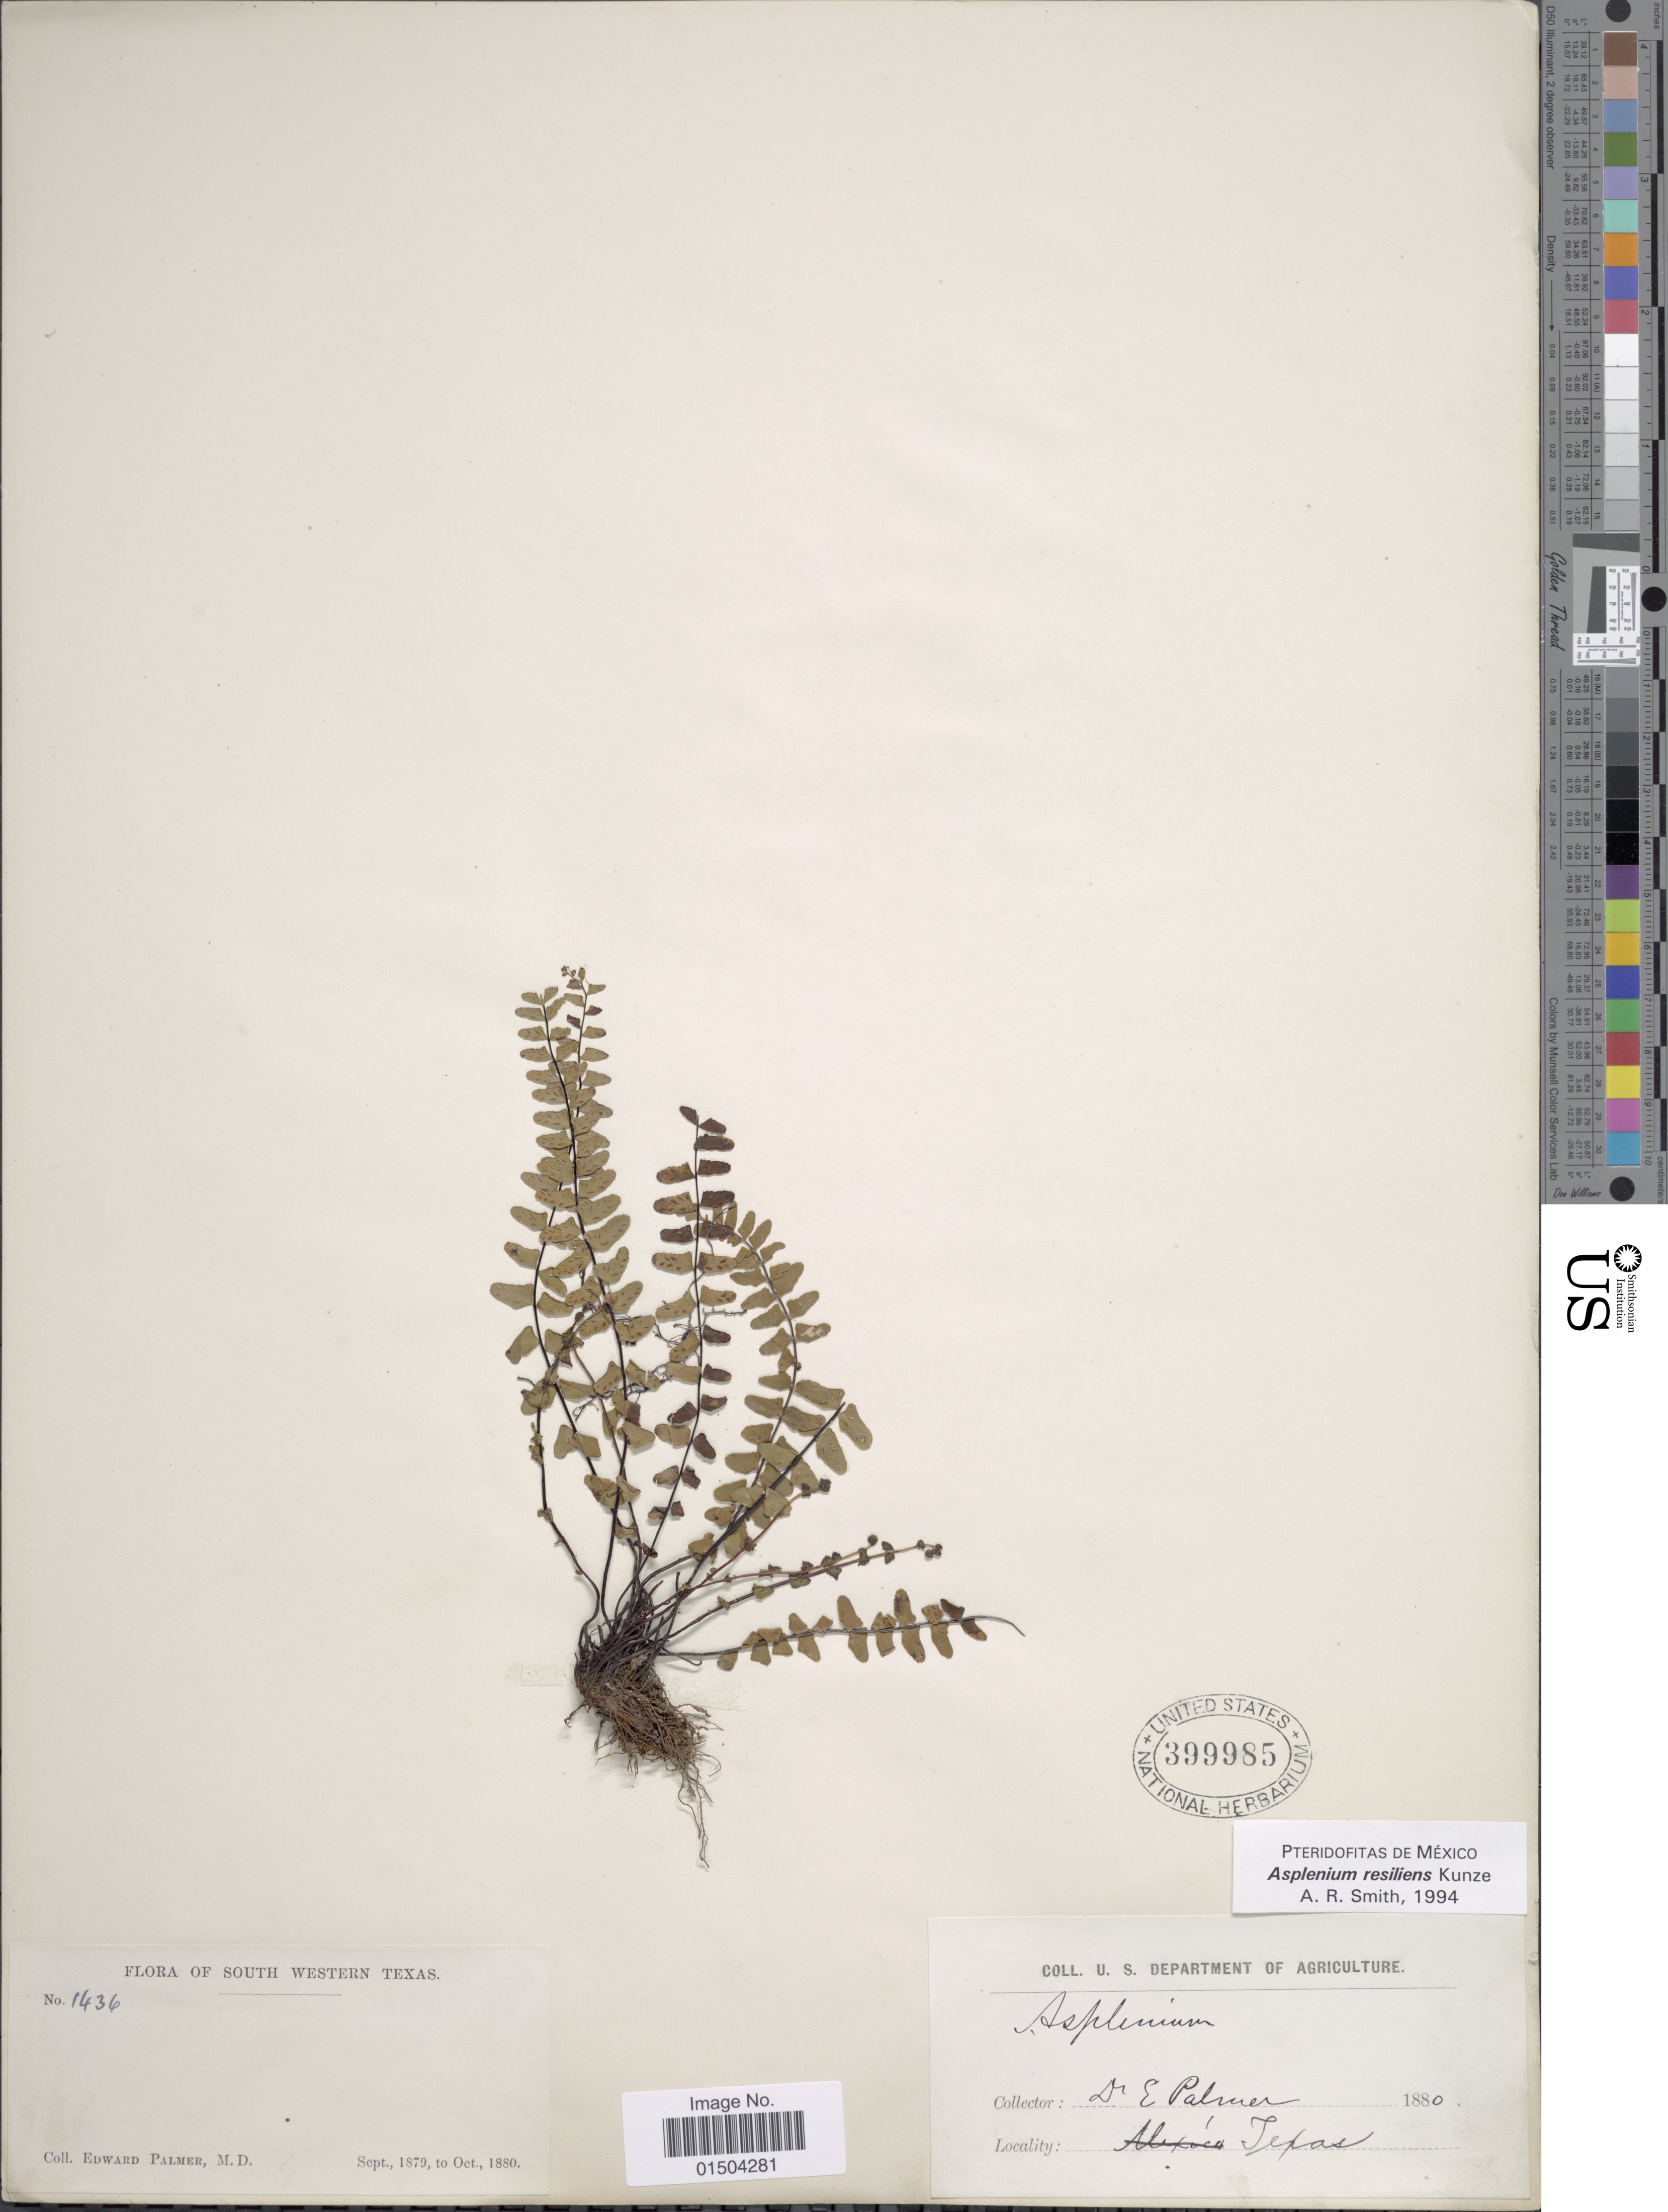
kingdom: Plantae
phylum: Tracheophyta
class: Polypodiopsida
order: Polypodiales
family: Aspleniaceae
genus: Asplenium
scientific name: Asplenium resiliens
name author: Kunze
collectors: E. Palmer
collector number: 1436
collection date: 1879-09/1880-10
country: United States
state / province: Texas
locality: South Western Texas.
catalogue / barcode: US 399985